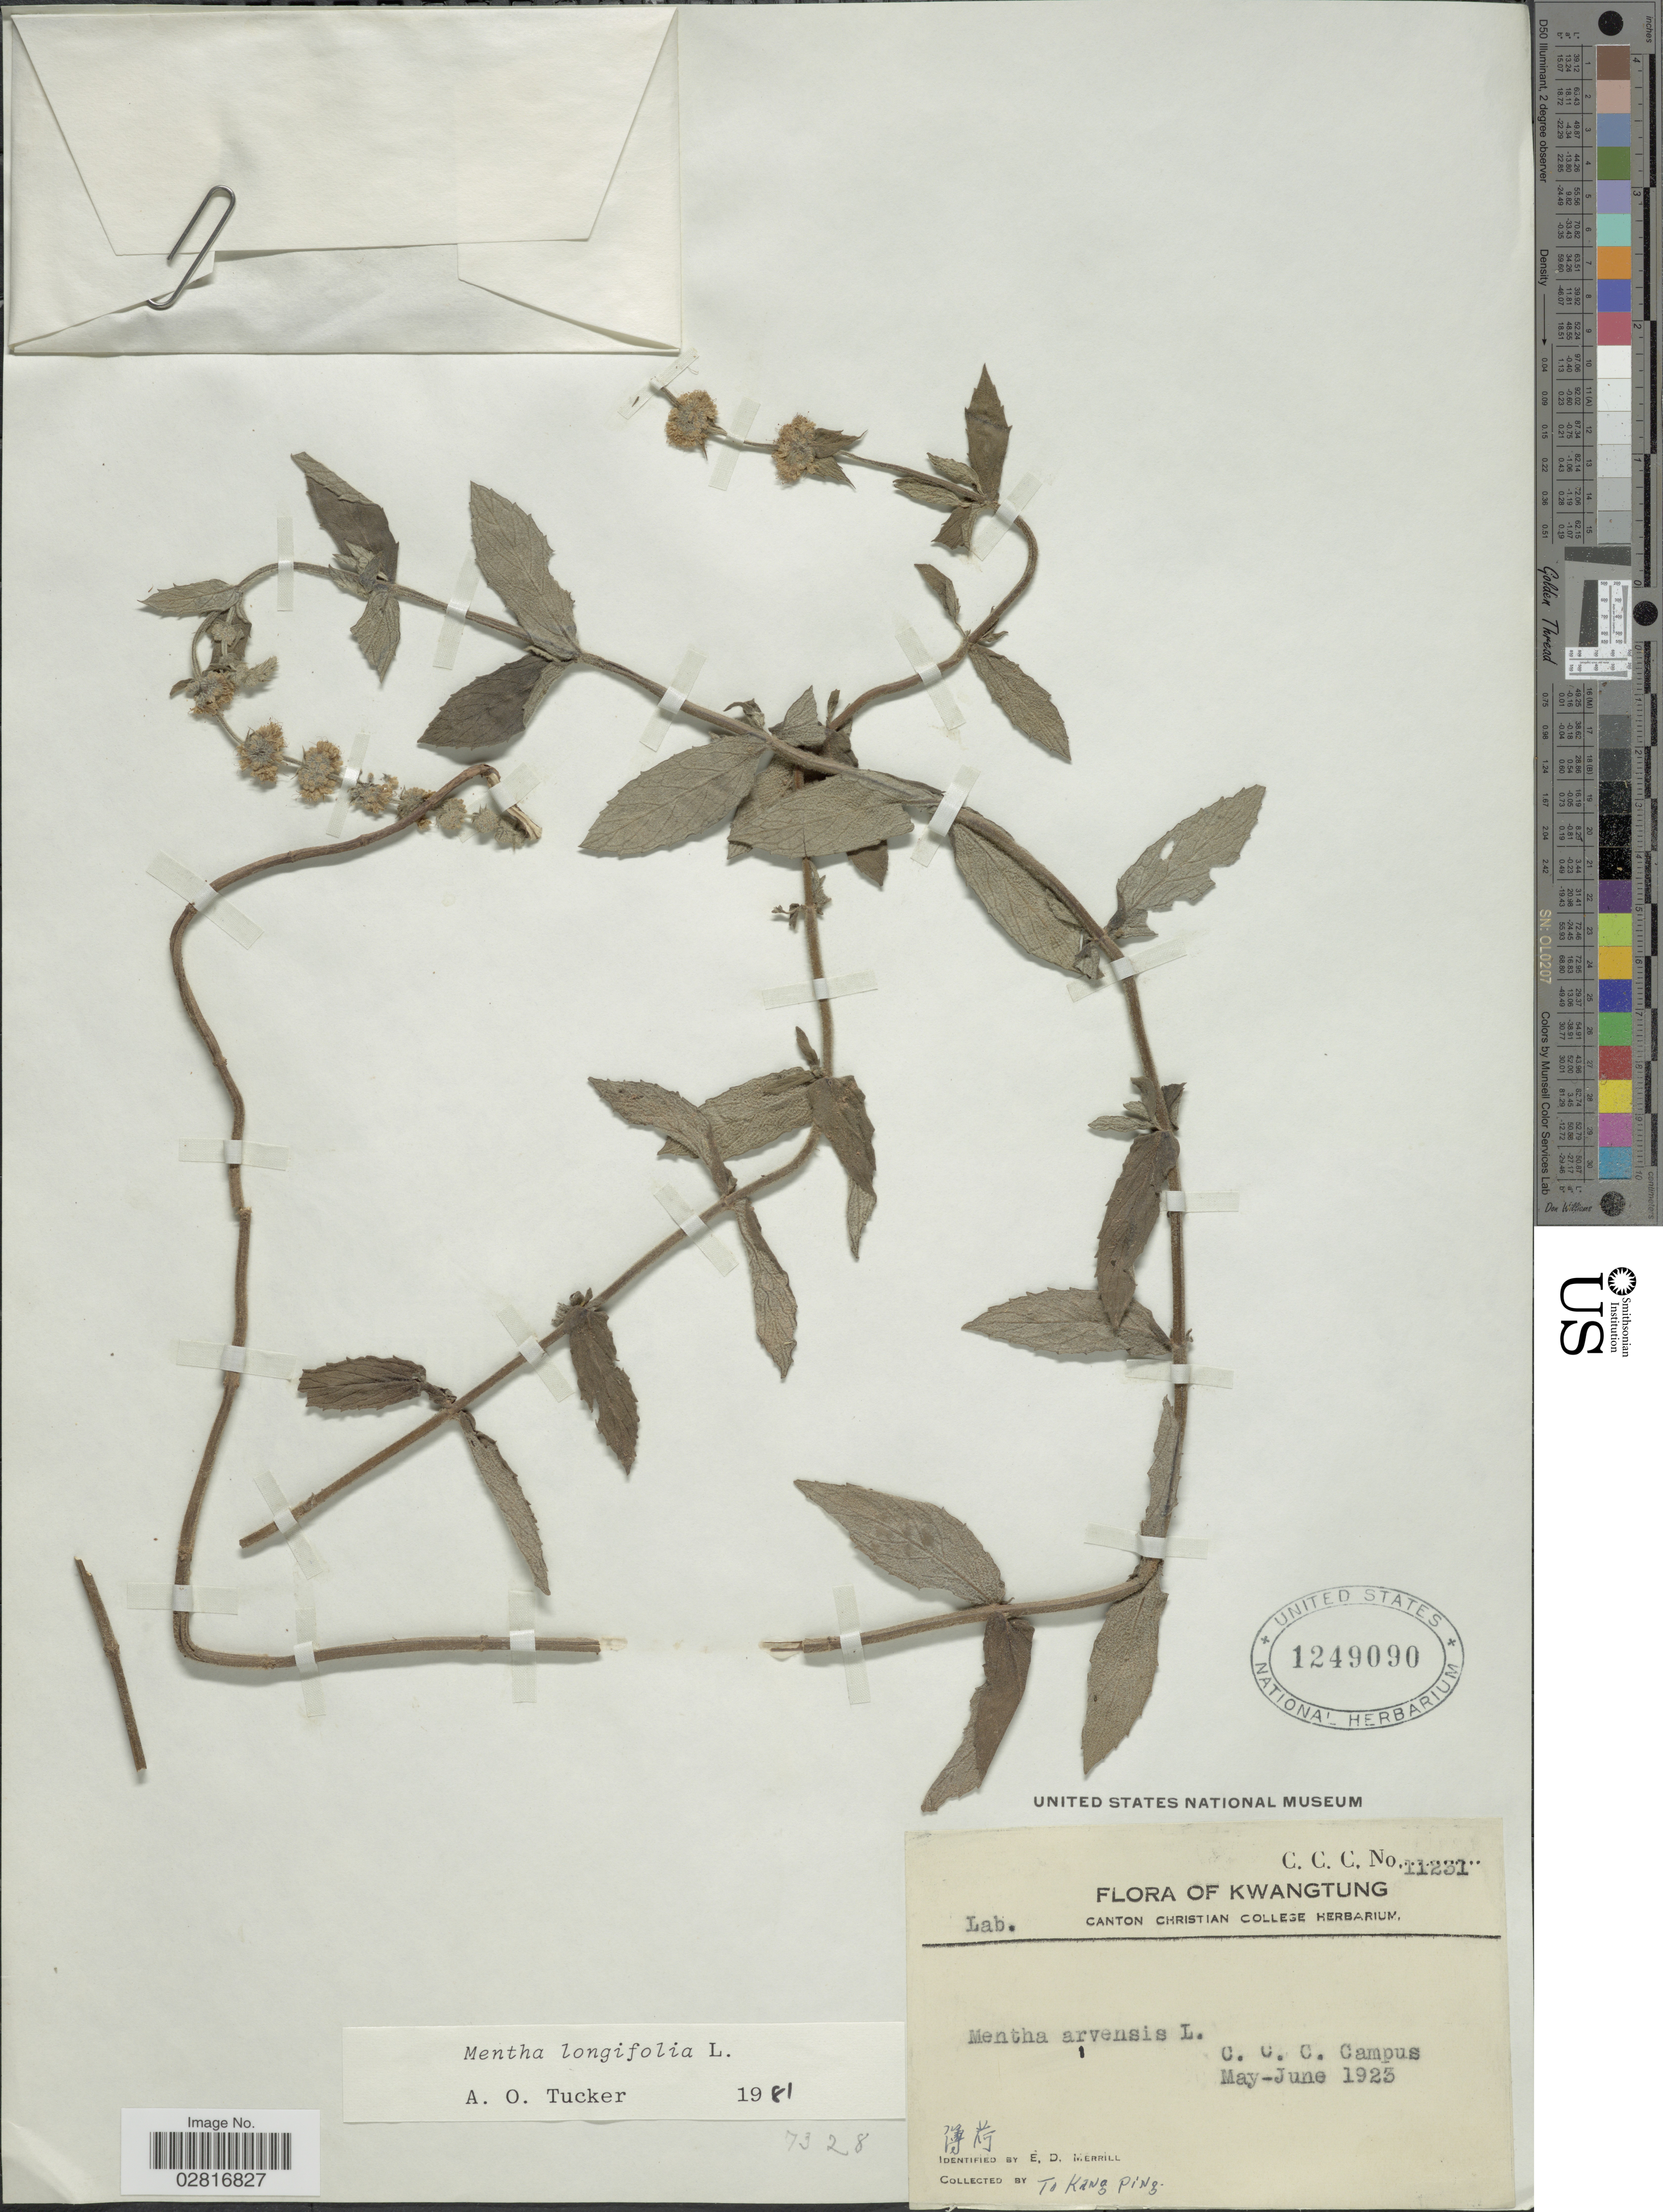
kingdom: Plantae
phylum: Tracheophyta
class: Magnoliopsida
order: Lamiales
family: Lamiaceae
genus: Mentha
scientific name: Mentha longifolia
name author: (L.) L.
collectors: T. Ping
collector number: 11231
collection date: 1923-05/1923-06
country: China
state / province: Guangdong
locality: Kwangtung, C.C.C. Campus.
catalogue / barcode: US 1249090